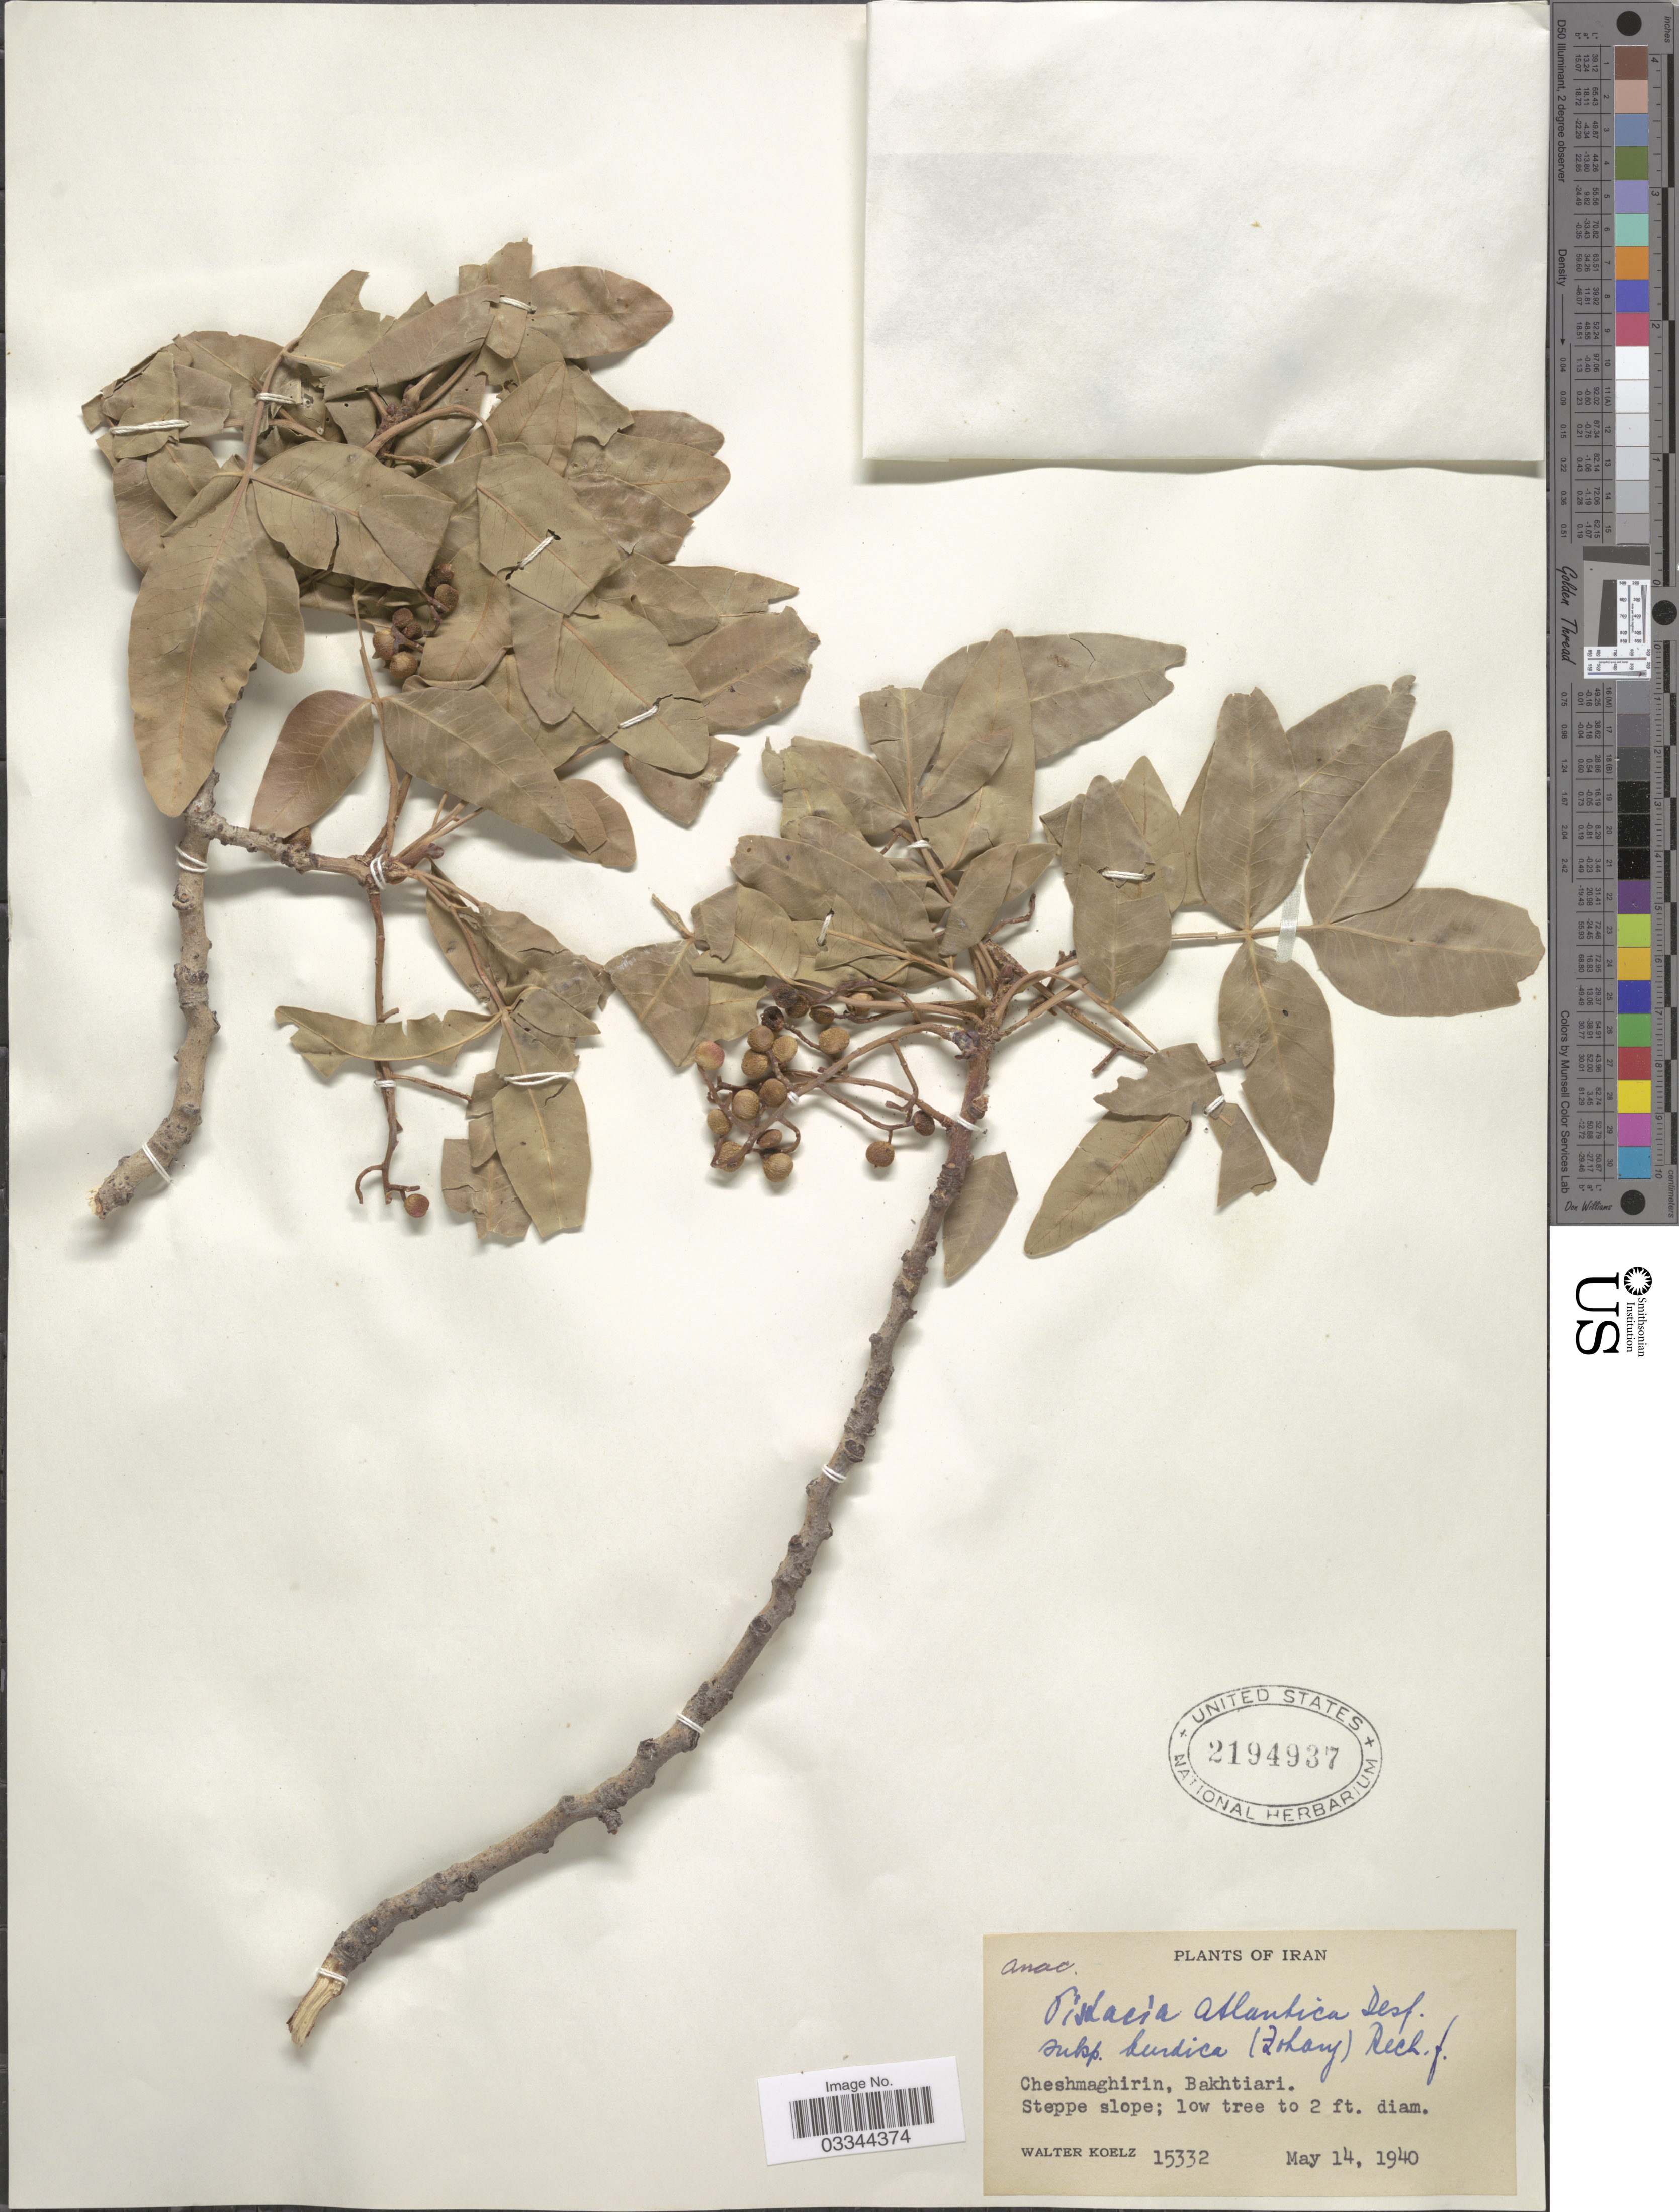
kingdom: Plantae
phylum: Tracheophyta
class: Magnoliopsida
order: Sapindales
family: Anacardiaceae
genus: Pistacia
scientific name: Pistacia atlantica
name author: Desf.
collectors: W. N. Koelz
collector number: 15332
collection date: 1940-05-14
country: Iran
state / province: Chahar Mahaal and Bakhtiari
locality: Cheshmaghirin, Bakhtiari.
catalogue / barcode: US 2194937